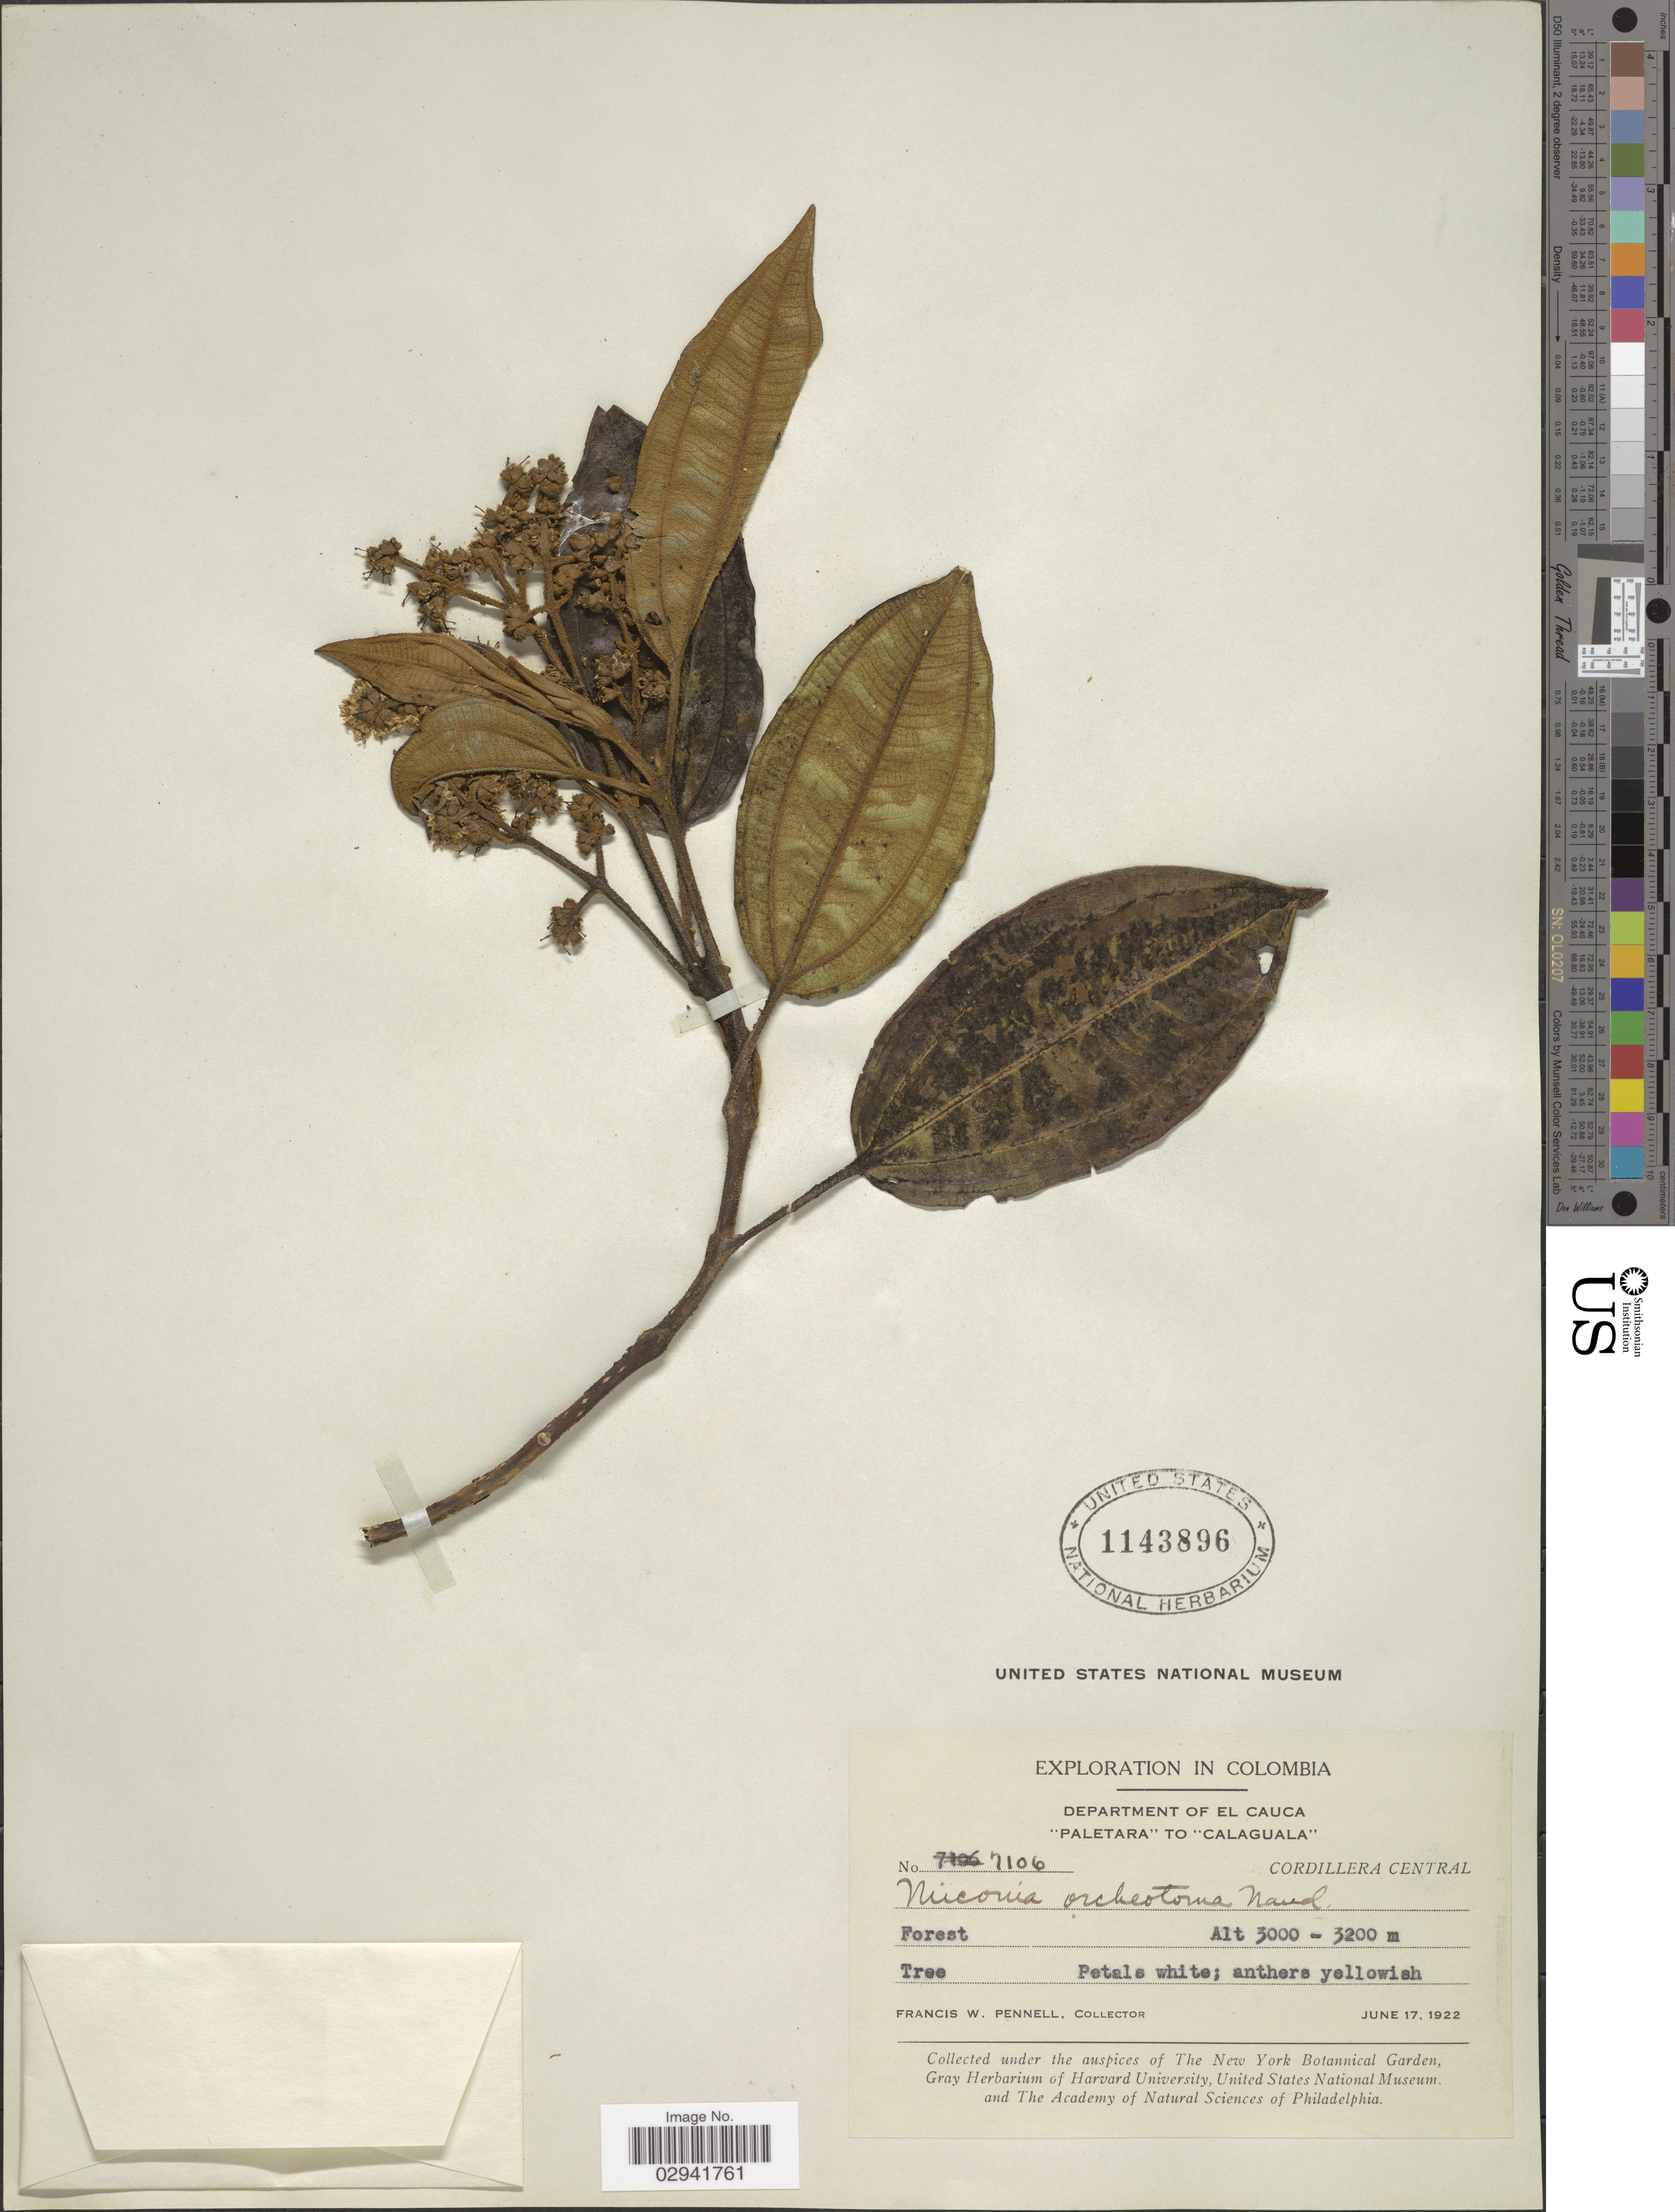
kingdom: Plantae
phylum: Tracheophyta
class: Magnoliopsida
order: Myrtales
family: Melastomataceae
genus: Miconia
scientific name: Miconia orcheotoma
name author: Naudin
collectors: F. W. Pennell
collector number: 7106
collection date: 1922-06-17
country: Colombia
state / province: Cauca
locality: Department of el Cauca. "Paletara" to "Calaguala". Cordillera Central.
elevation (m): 3000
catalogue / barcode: US 1143896